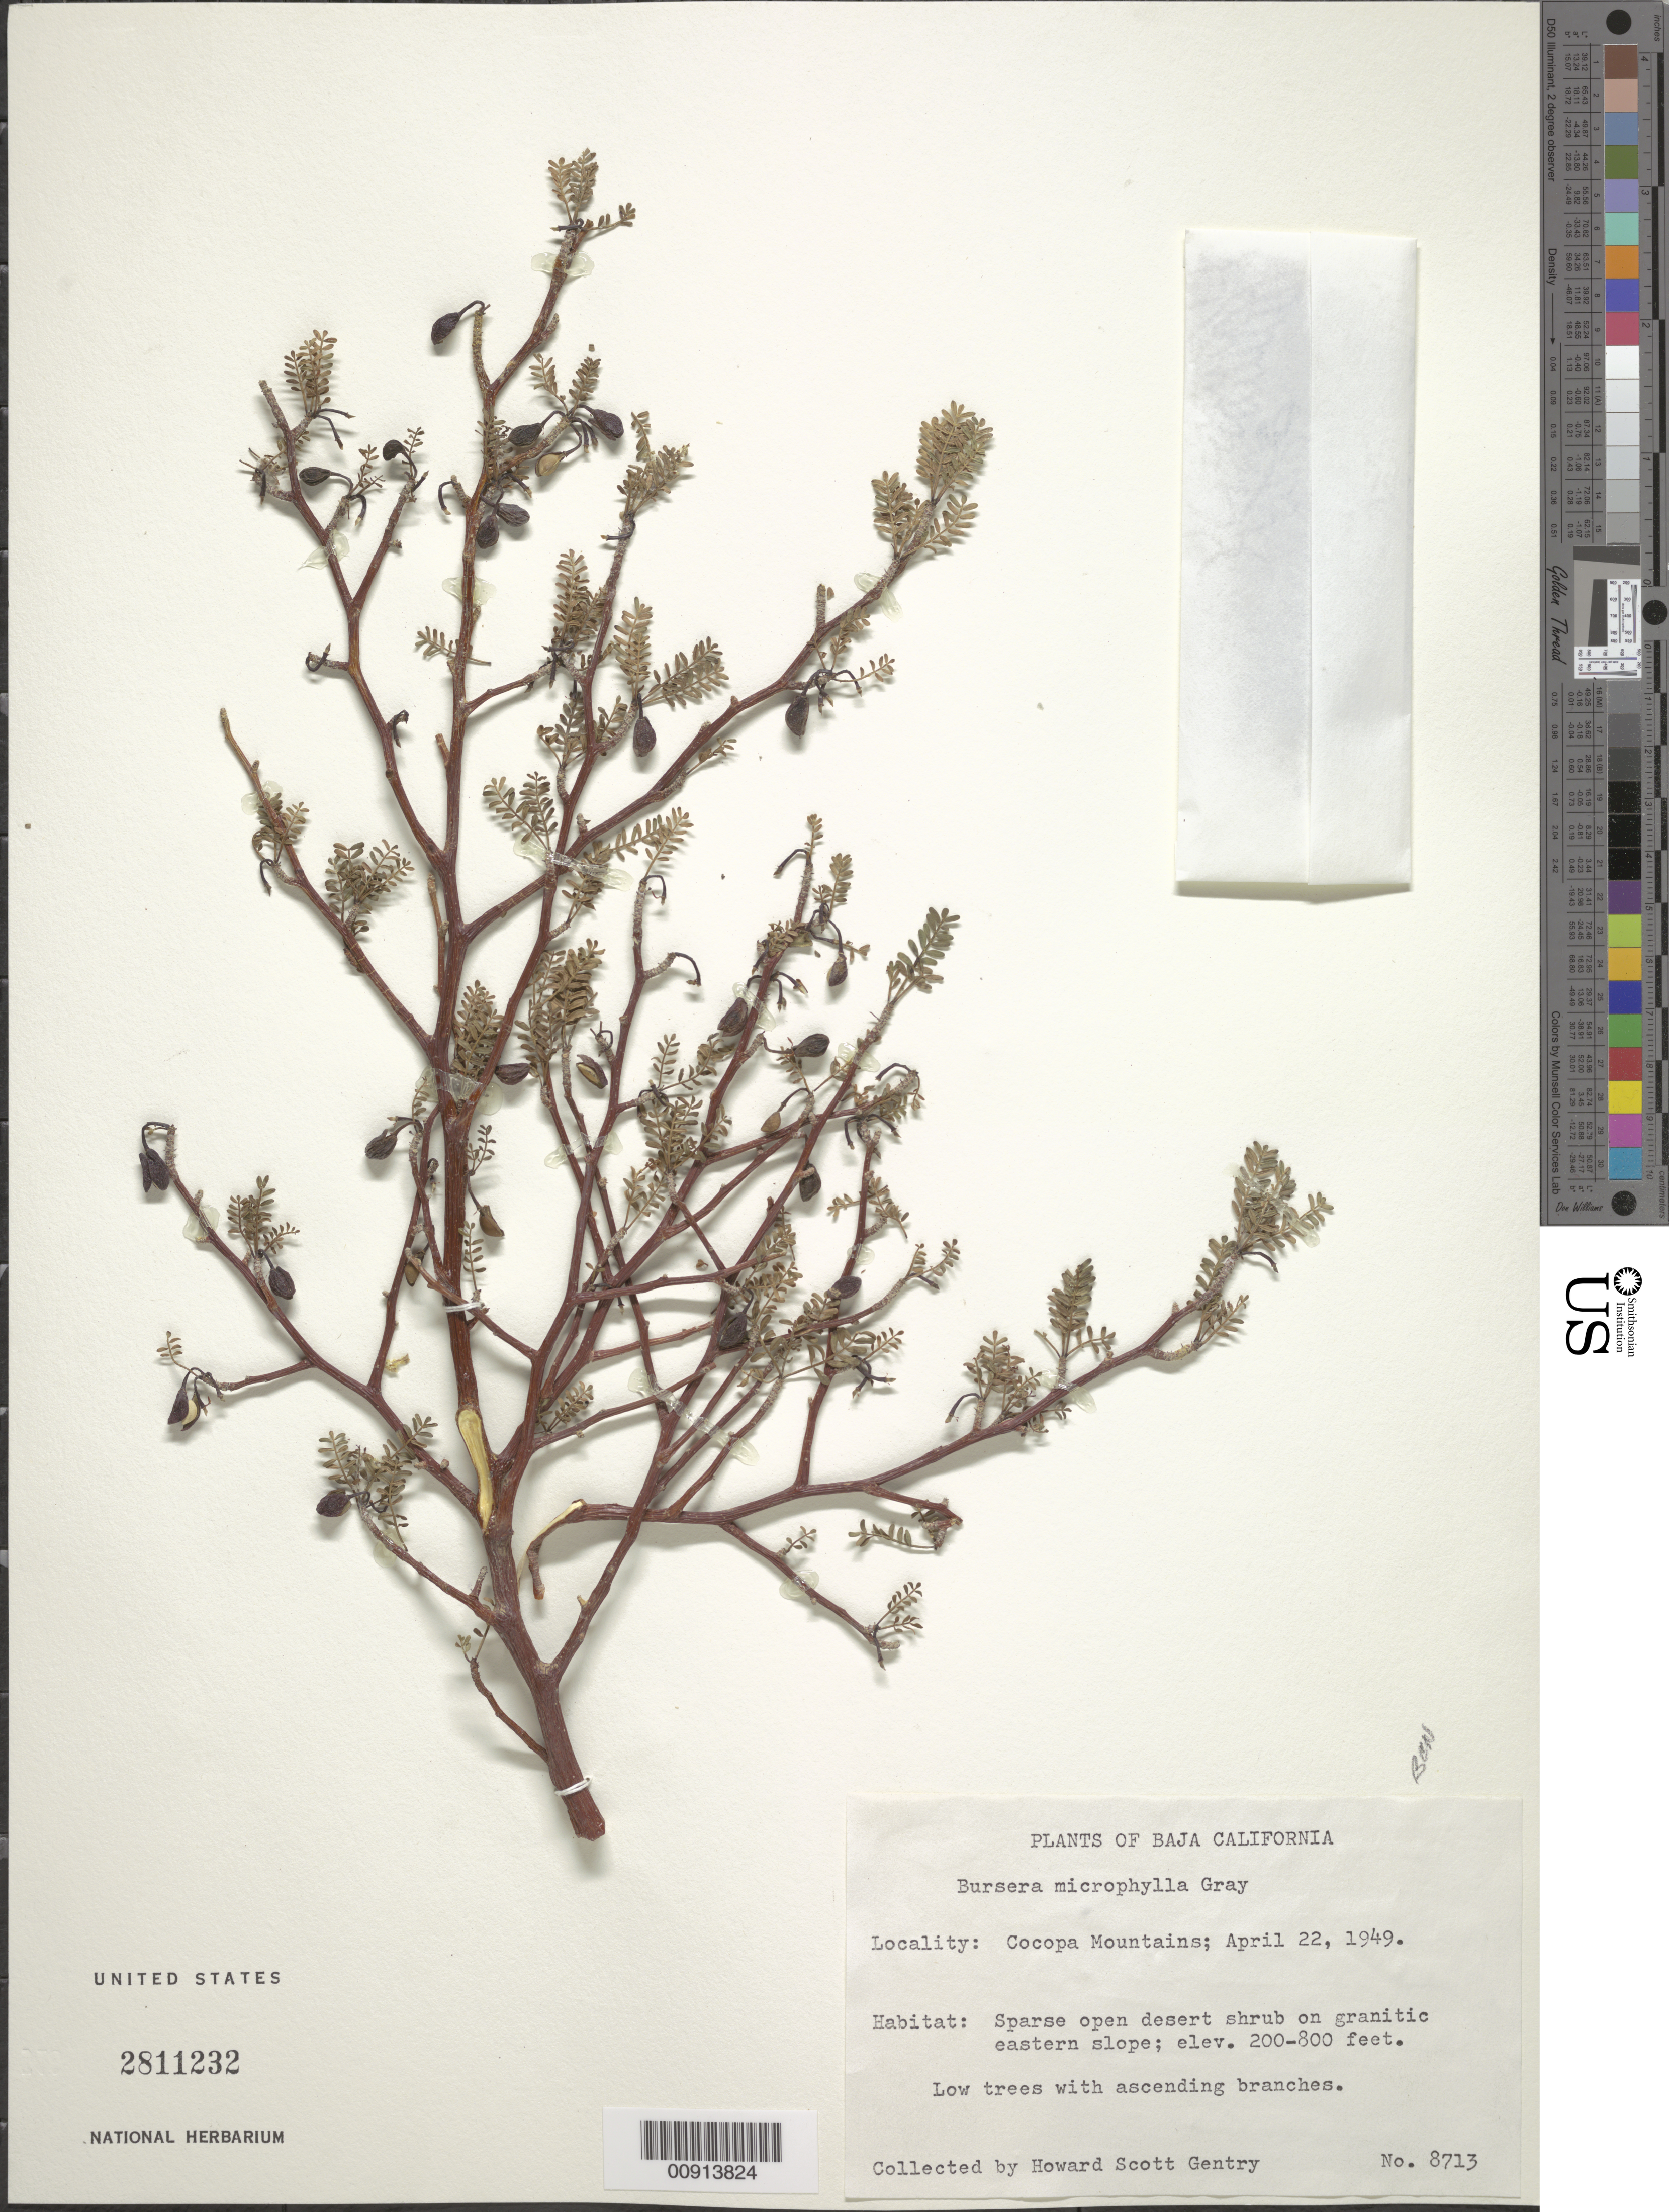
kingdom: Plantae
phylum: Tracheophyta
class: Magnoliopsida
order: Sapindales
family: Burseraceae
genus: Bursera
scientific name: Bursera microphylla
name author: A. Gray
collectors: H. S. Gentry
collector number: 8713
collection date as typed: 22 Apr 1949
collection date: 1949-04-22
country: Mexico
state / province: Baja California Norte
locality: Cocopa Mountains, Baja California.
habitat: Sparse open desert shrub on granitic eastern slope.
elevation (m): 61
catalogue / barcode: US 2811232